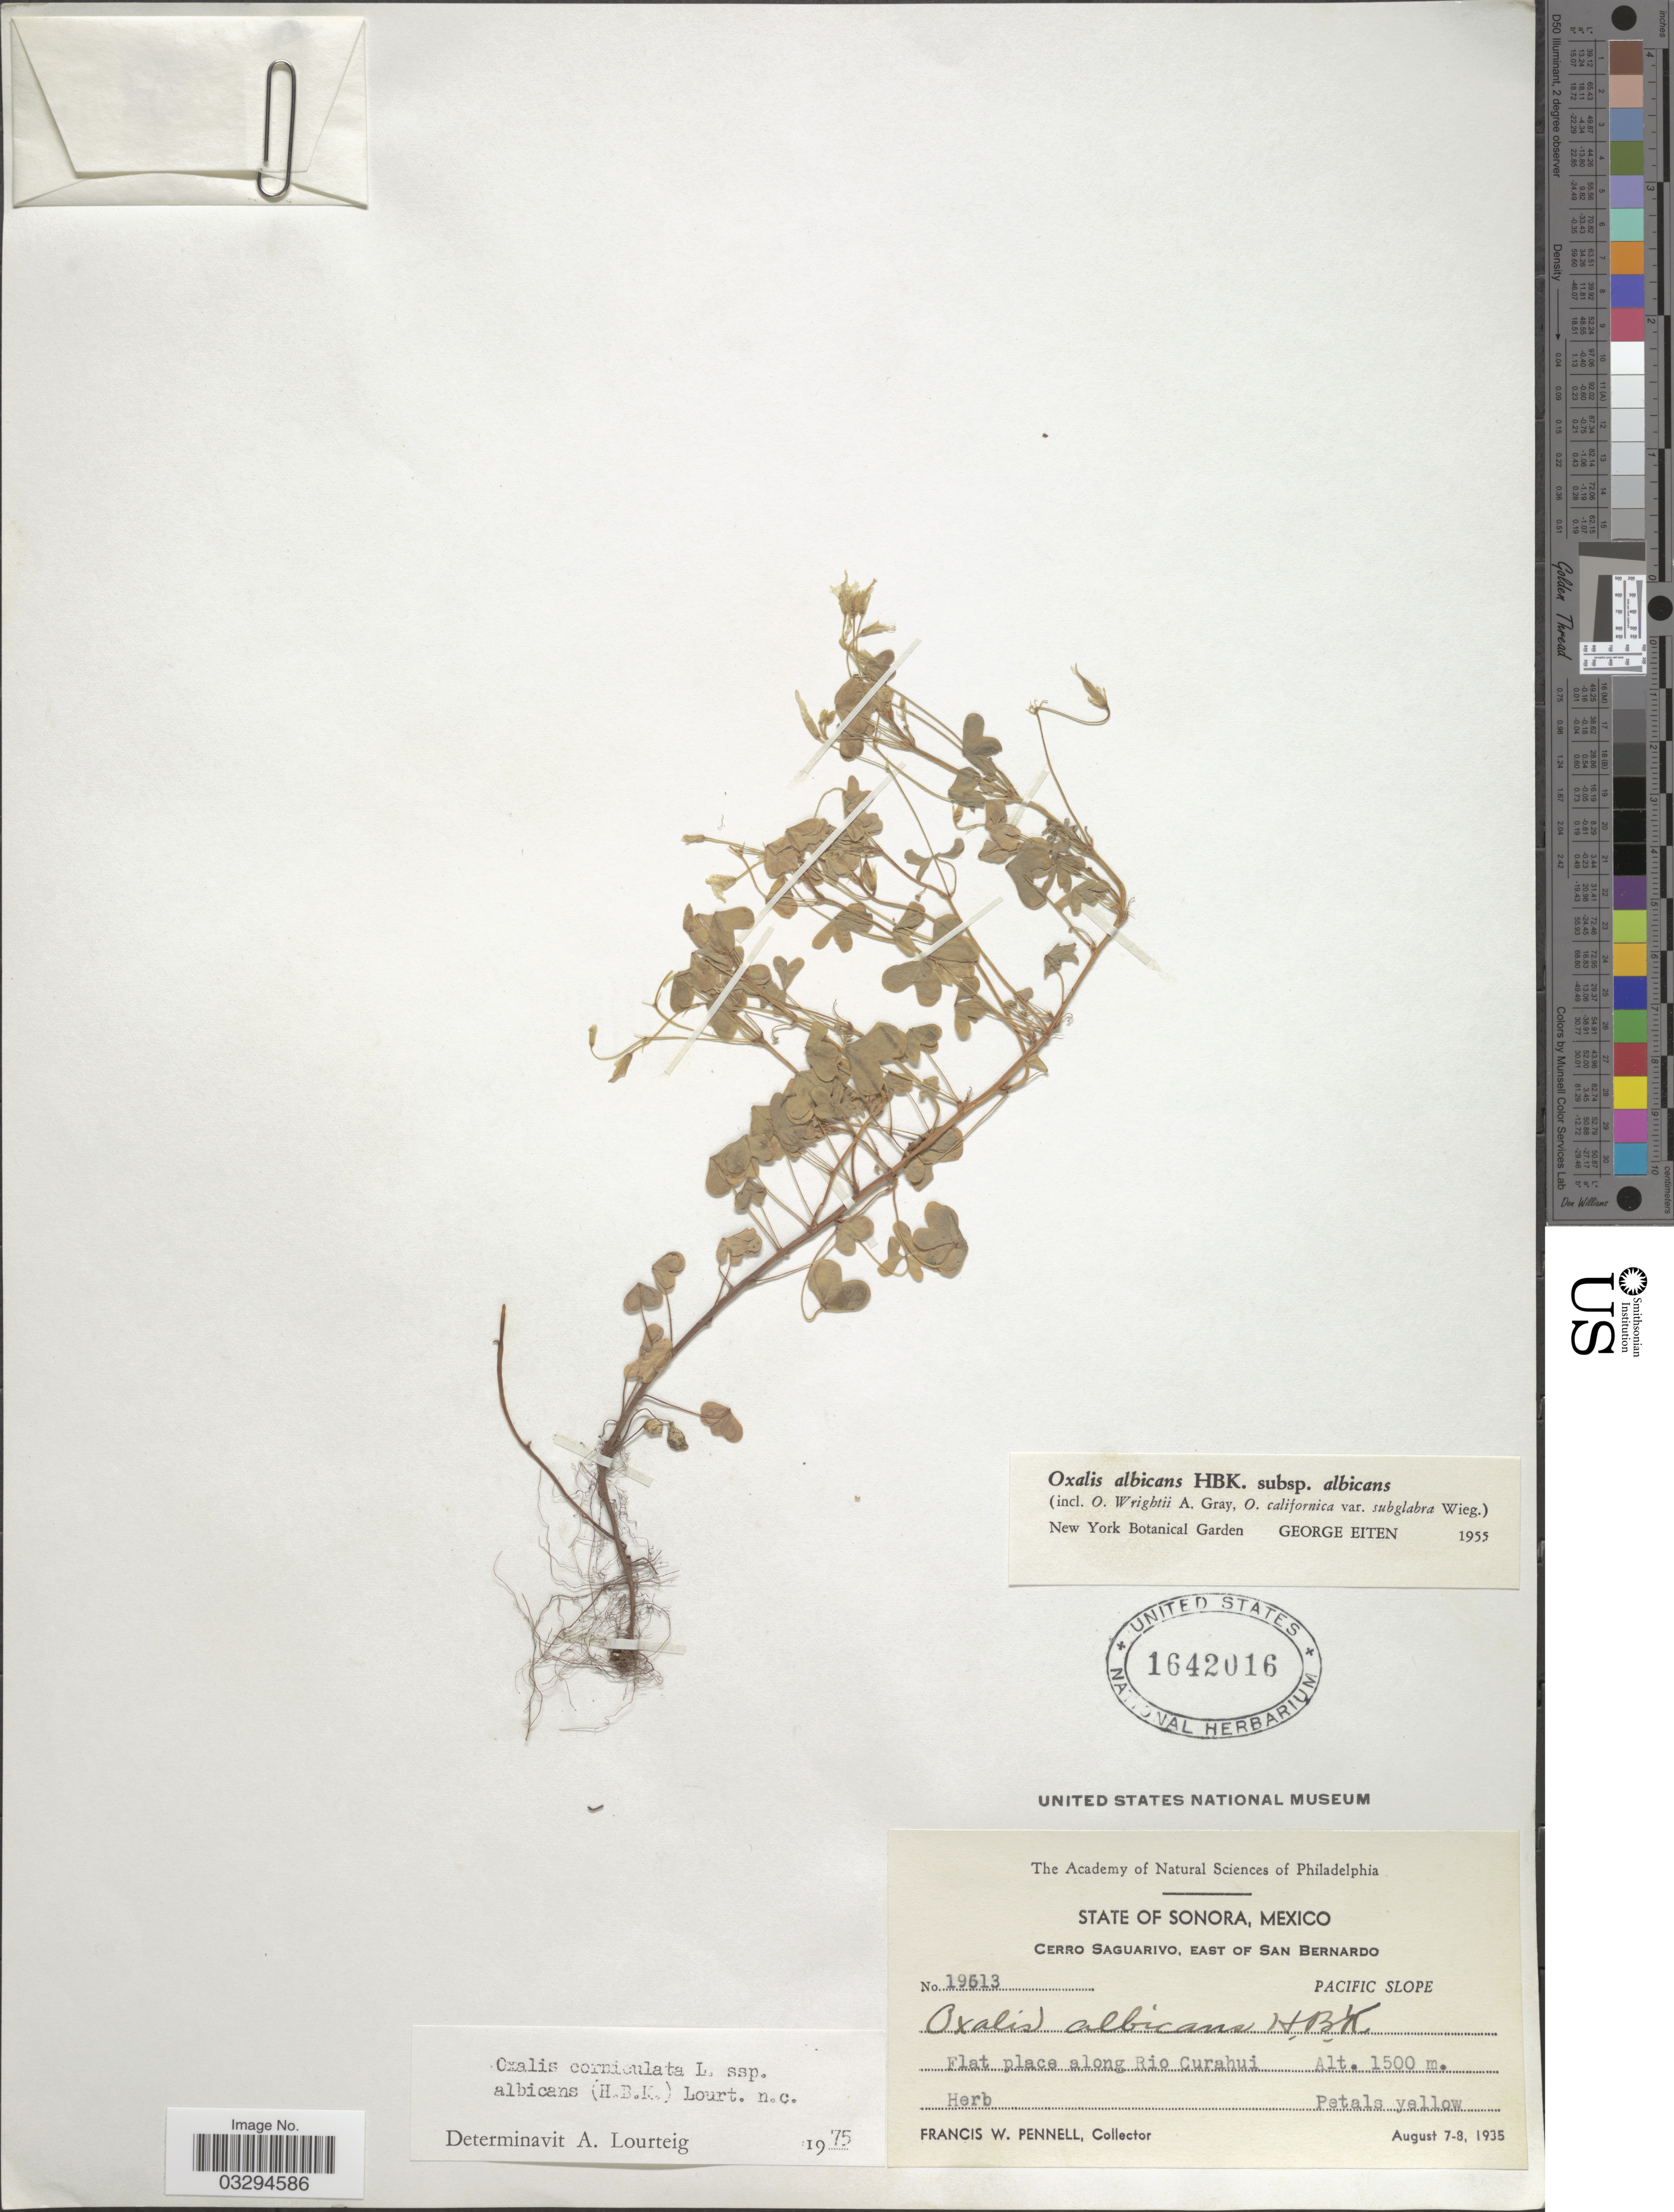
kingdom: Plantae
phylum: Tracheophyta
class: Magnoliopsida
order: Oxalidales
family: Oxalidaceae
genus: Oxalis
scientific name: Oxalis corniculata subsp. albicans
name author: (Kunth) Lourteig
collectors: F. W. Pennell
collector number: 19613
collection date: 1935-08-07/1935-08-08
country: Mexico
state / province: Sonora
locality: Cerro Saguarivo, East of San Bernardo, Pacific Slope. Flat place along Rio Curahui.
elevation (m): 1500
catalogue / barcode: US 1642016